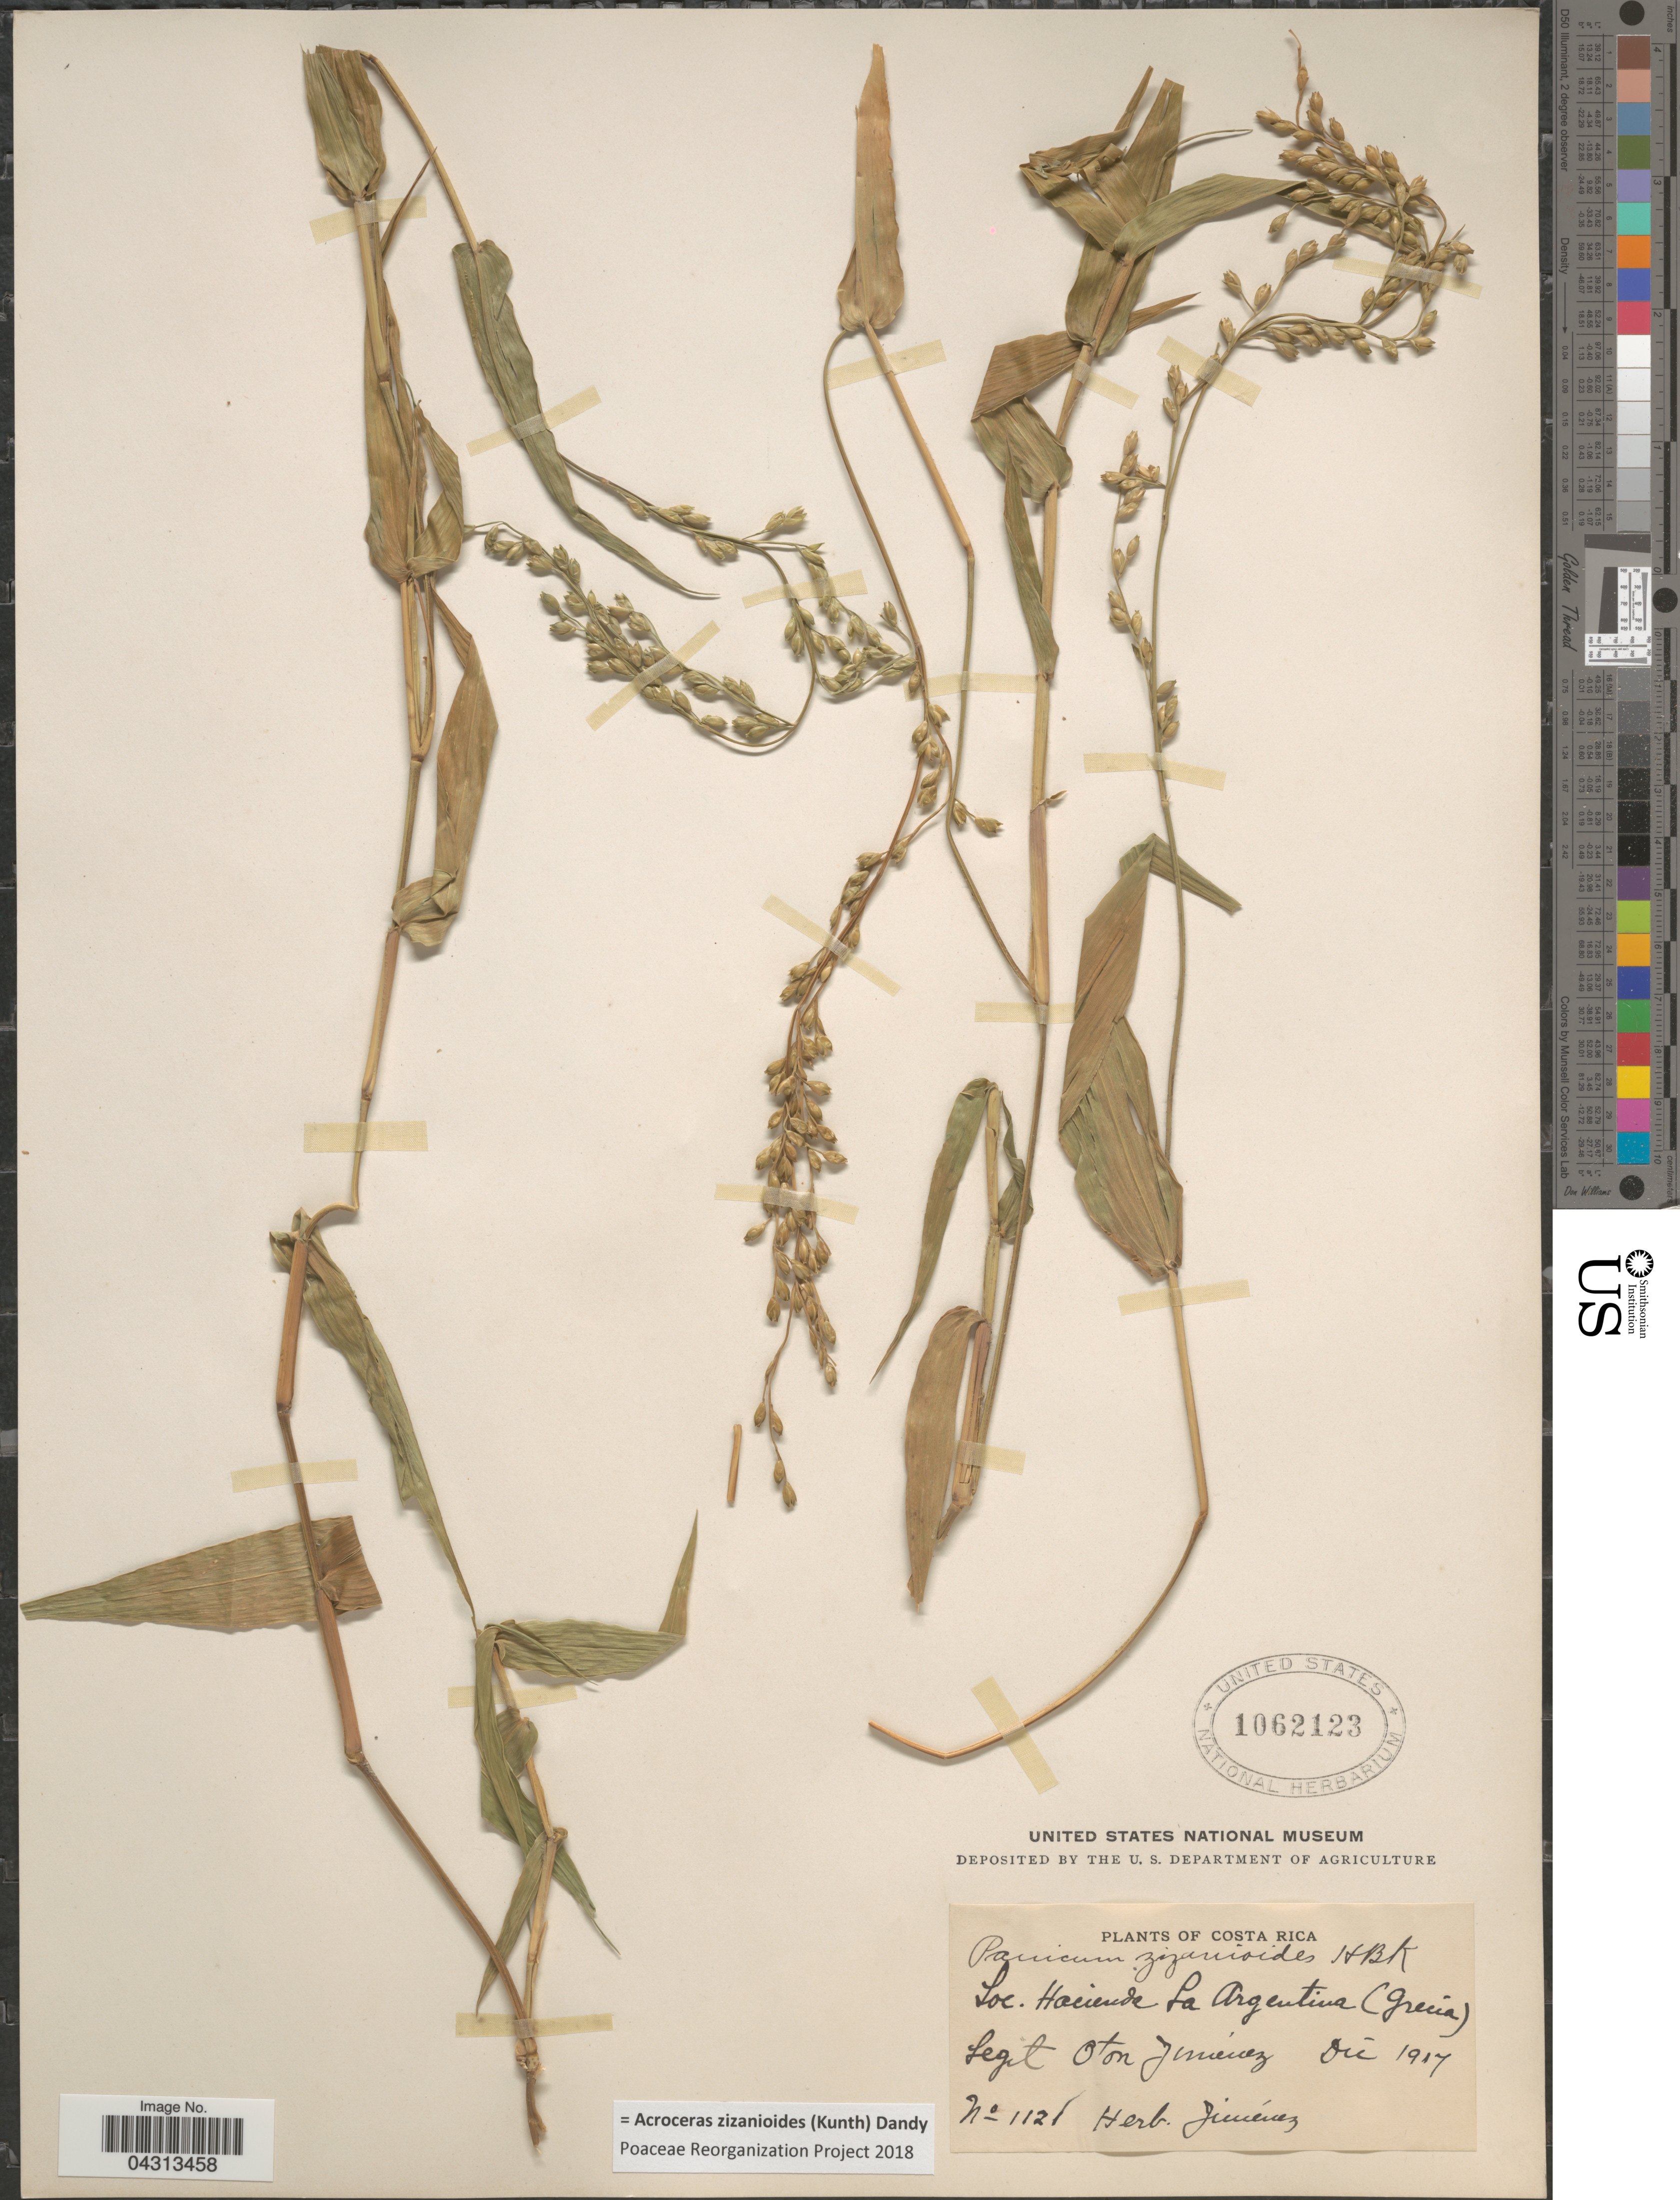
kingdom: Plantae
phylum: Tracheophyta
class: Liliopsida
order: Poales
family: Poaceae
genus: Acroceras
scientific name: Acroceras zizanioides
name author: (Kunth) Dandy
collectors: O. Jimenez L.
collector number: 1121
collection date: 1917-12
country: Costa Rica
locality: Hacienda La Argentina (Grecia).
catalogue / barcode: US 1062123